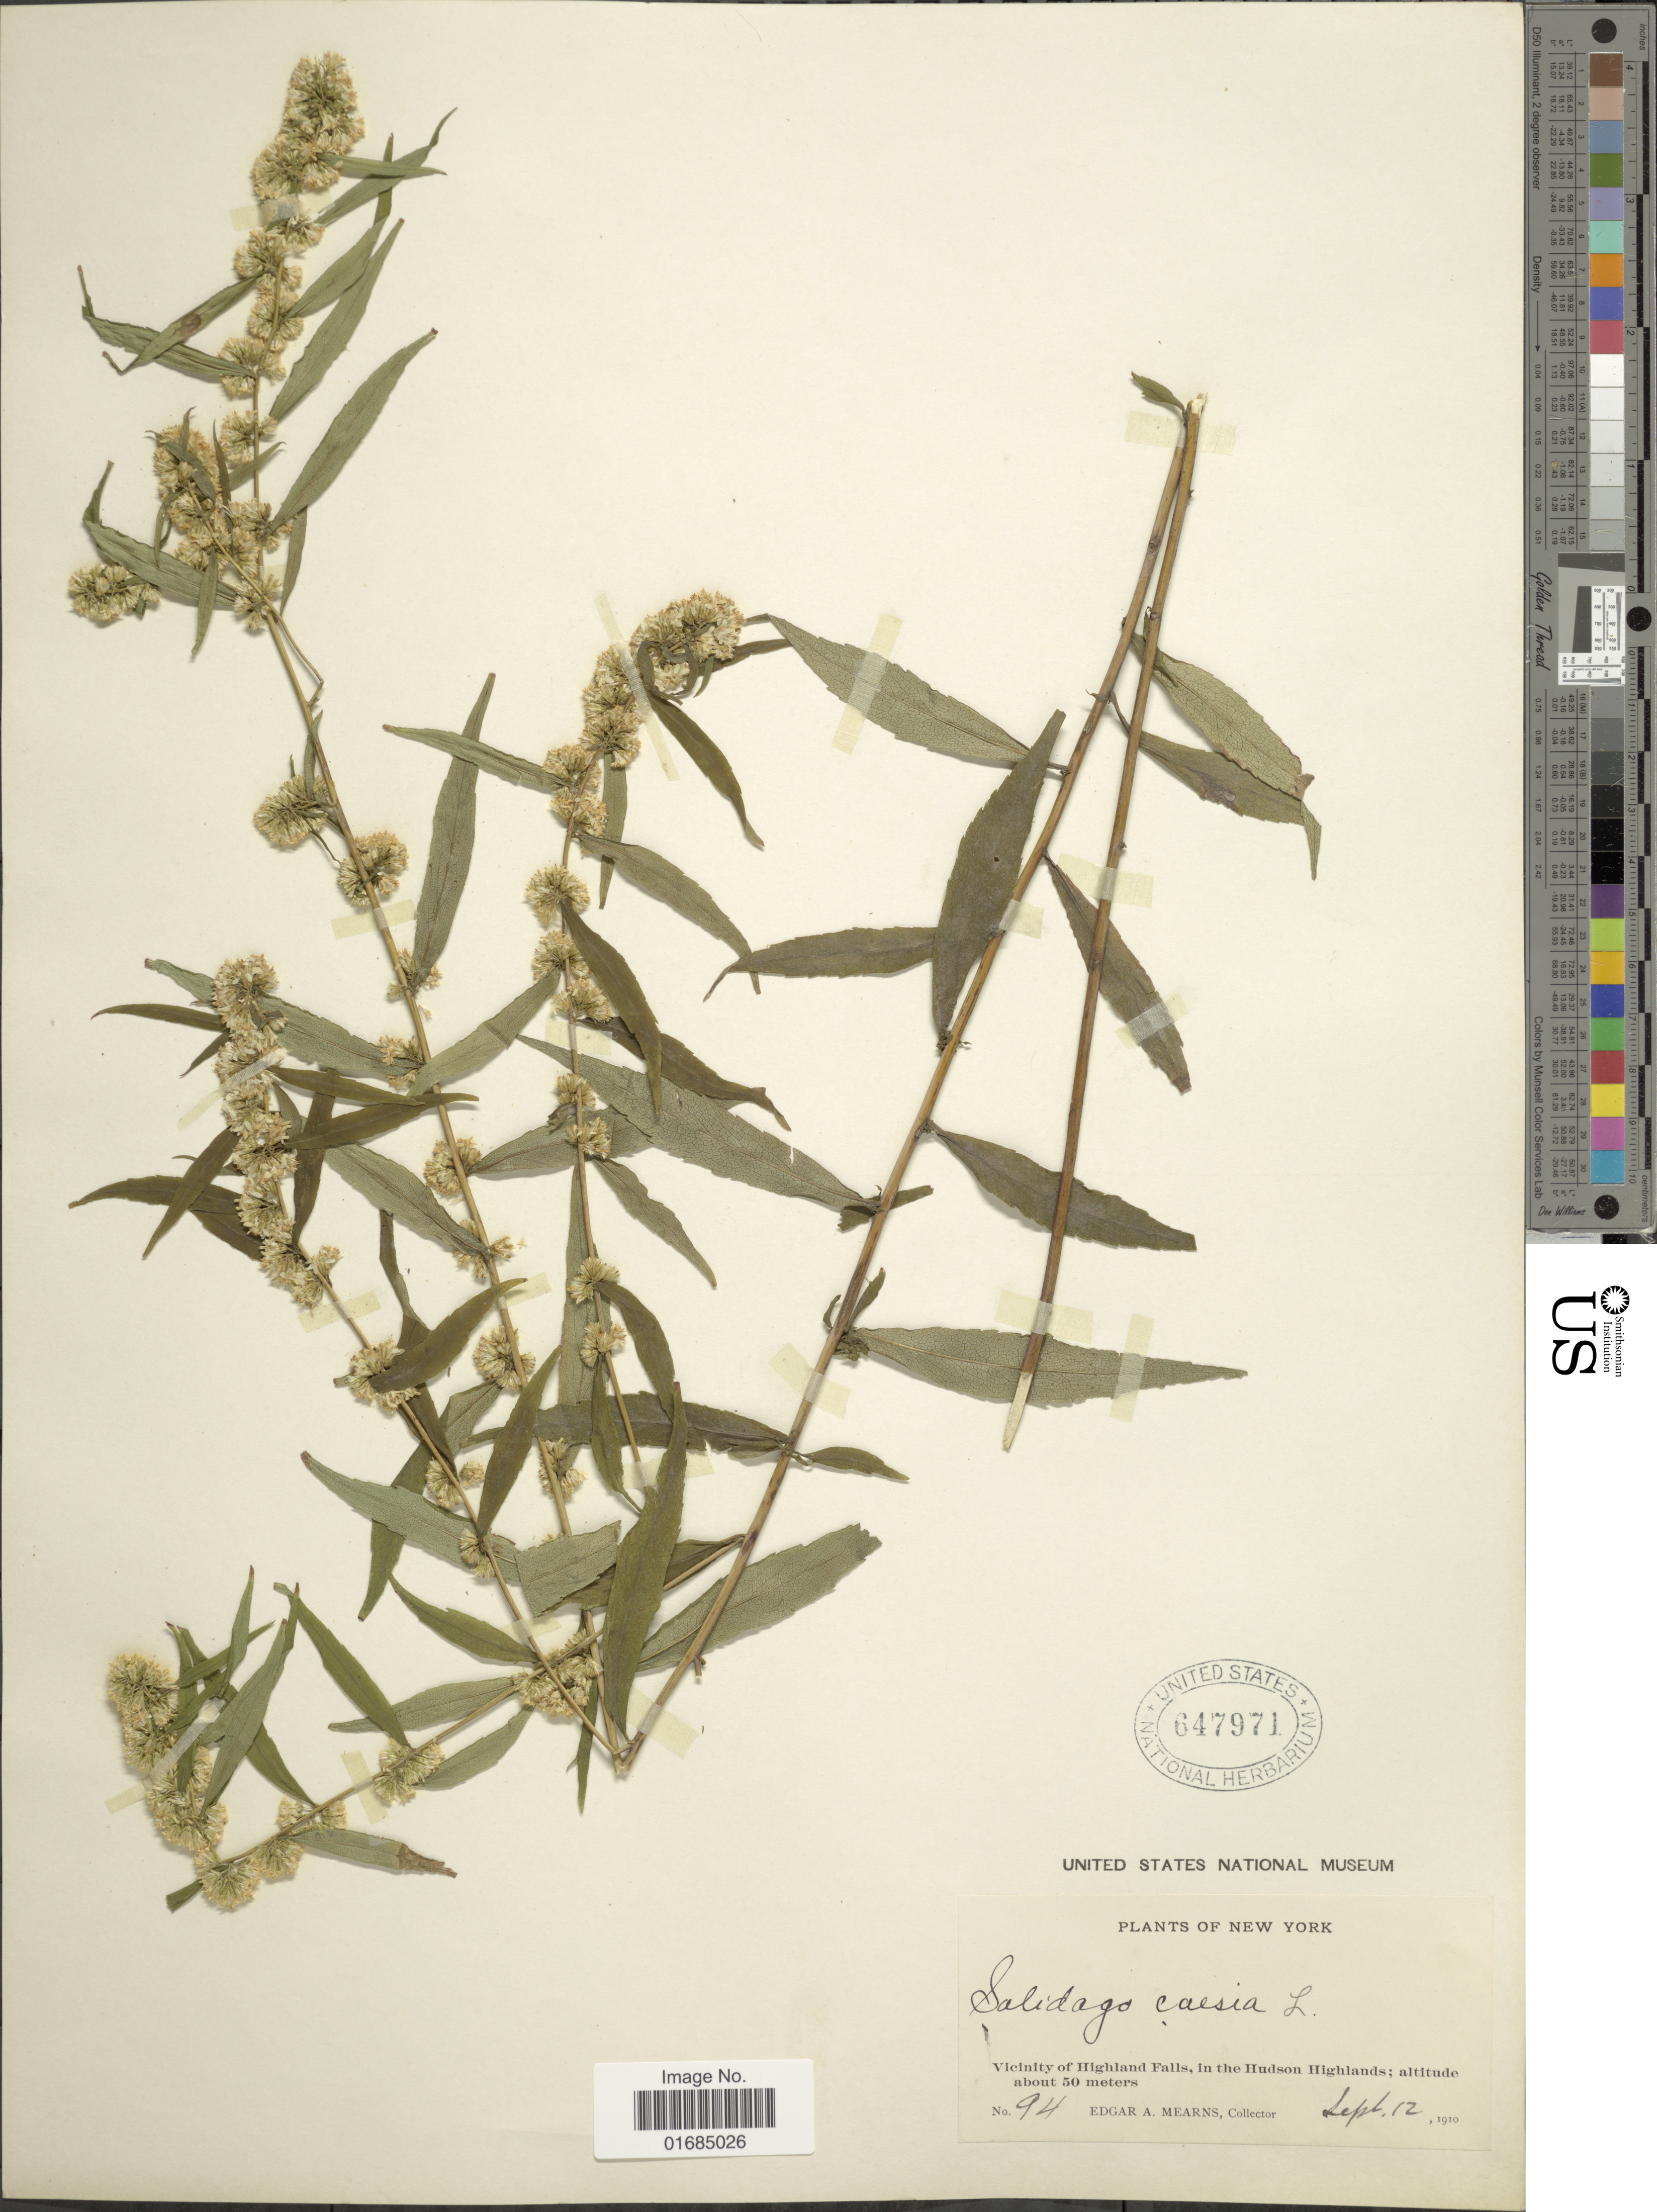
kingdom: Plantae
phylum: Tracheophyta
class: Magnoliopsida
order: Asterales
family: Asteraceae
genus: Solidago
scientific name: Solidago caesia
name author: L.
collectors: E. A. Mearns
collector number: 94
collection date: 1910-09-12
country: United States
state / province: New York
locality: Vicinity of Highlands Falls in the Hudson Highlands.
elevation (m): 50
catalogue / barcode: US 647971